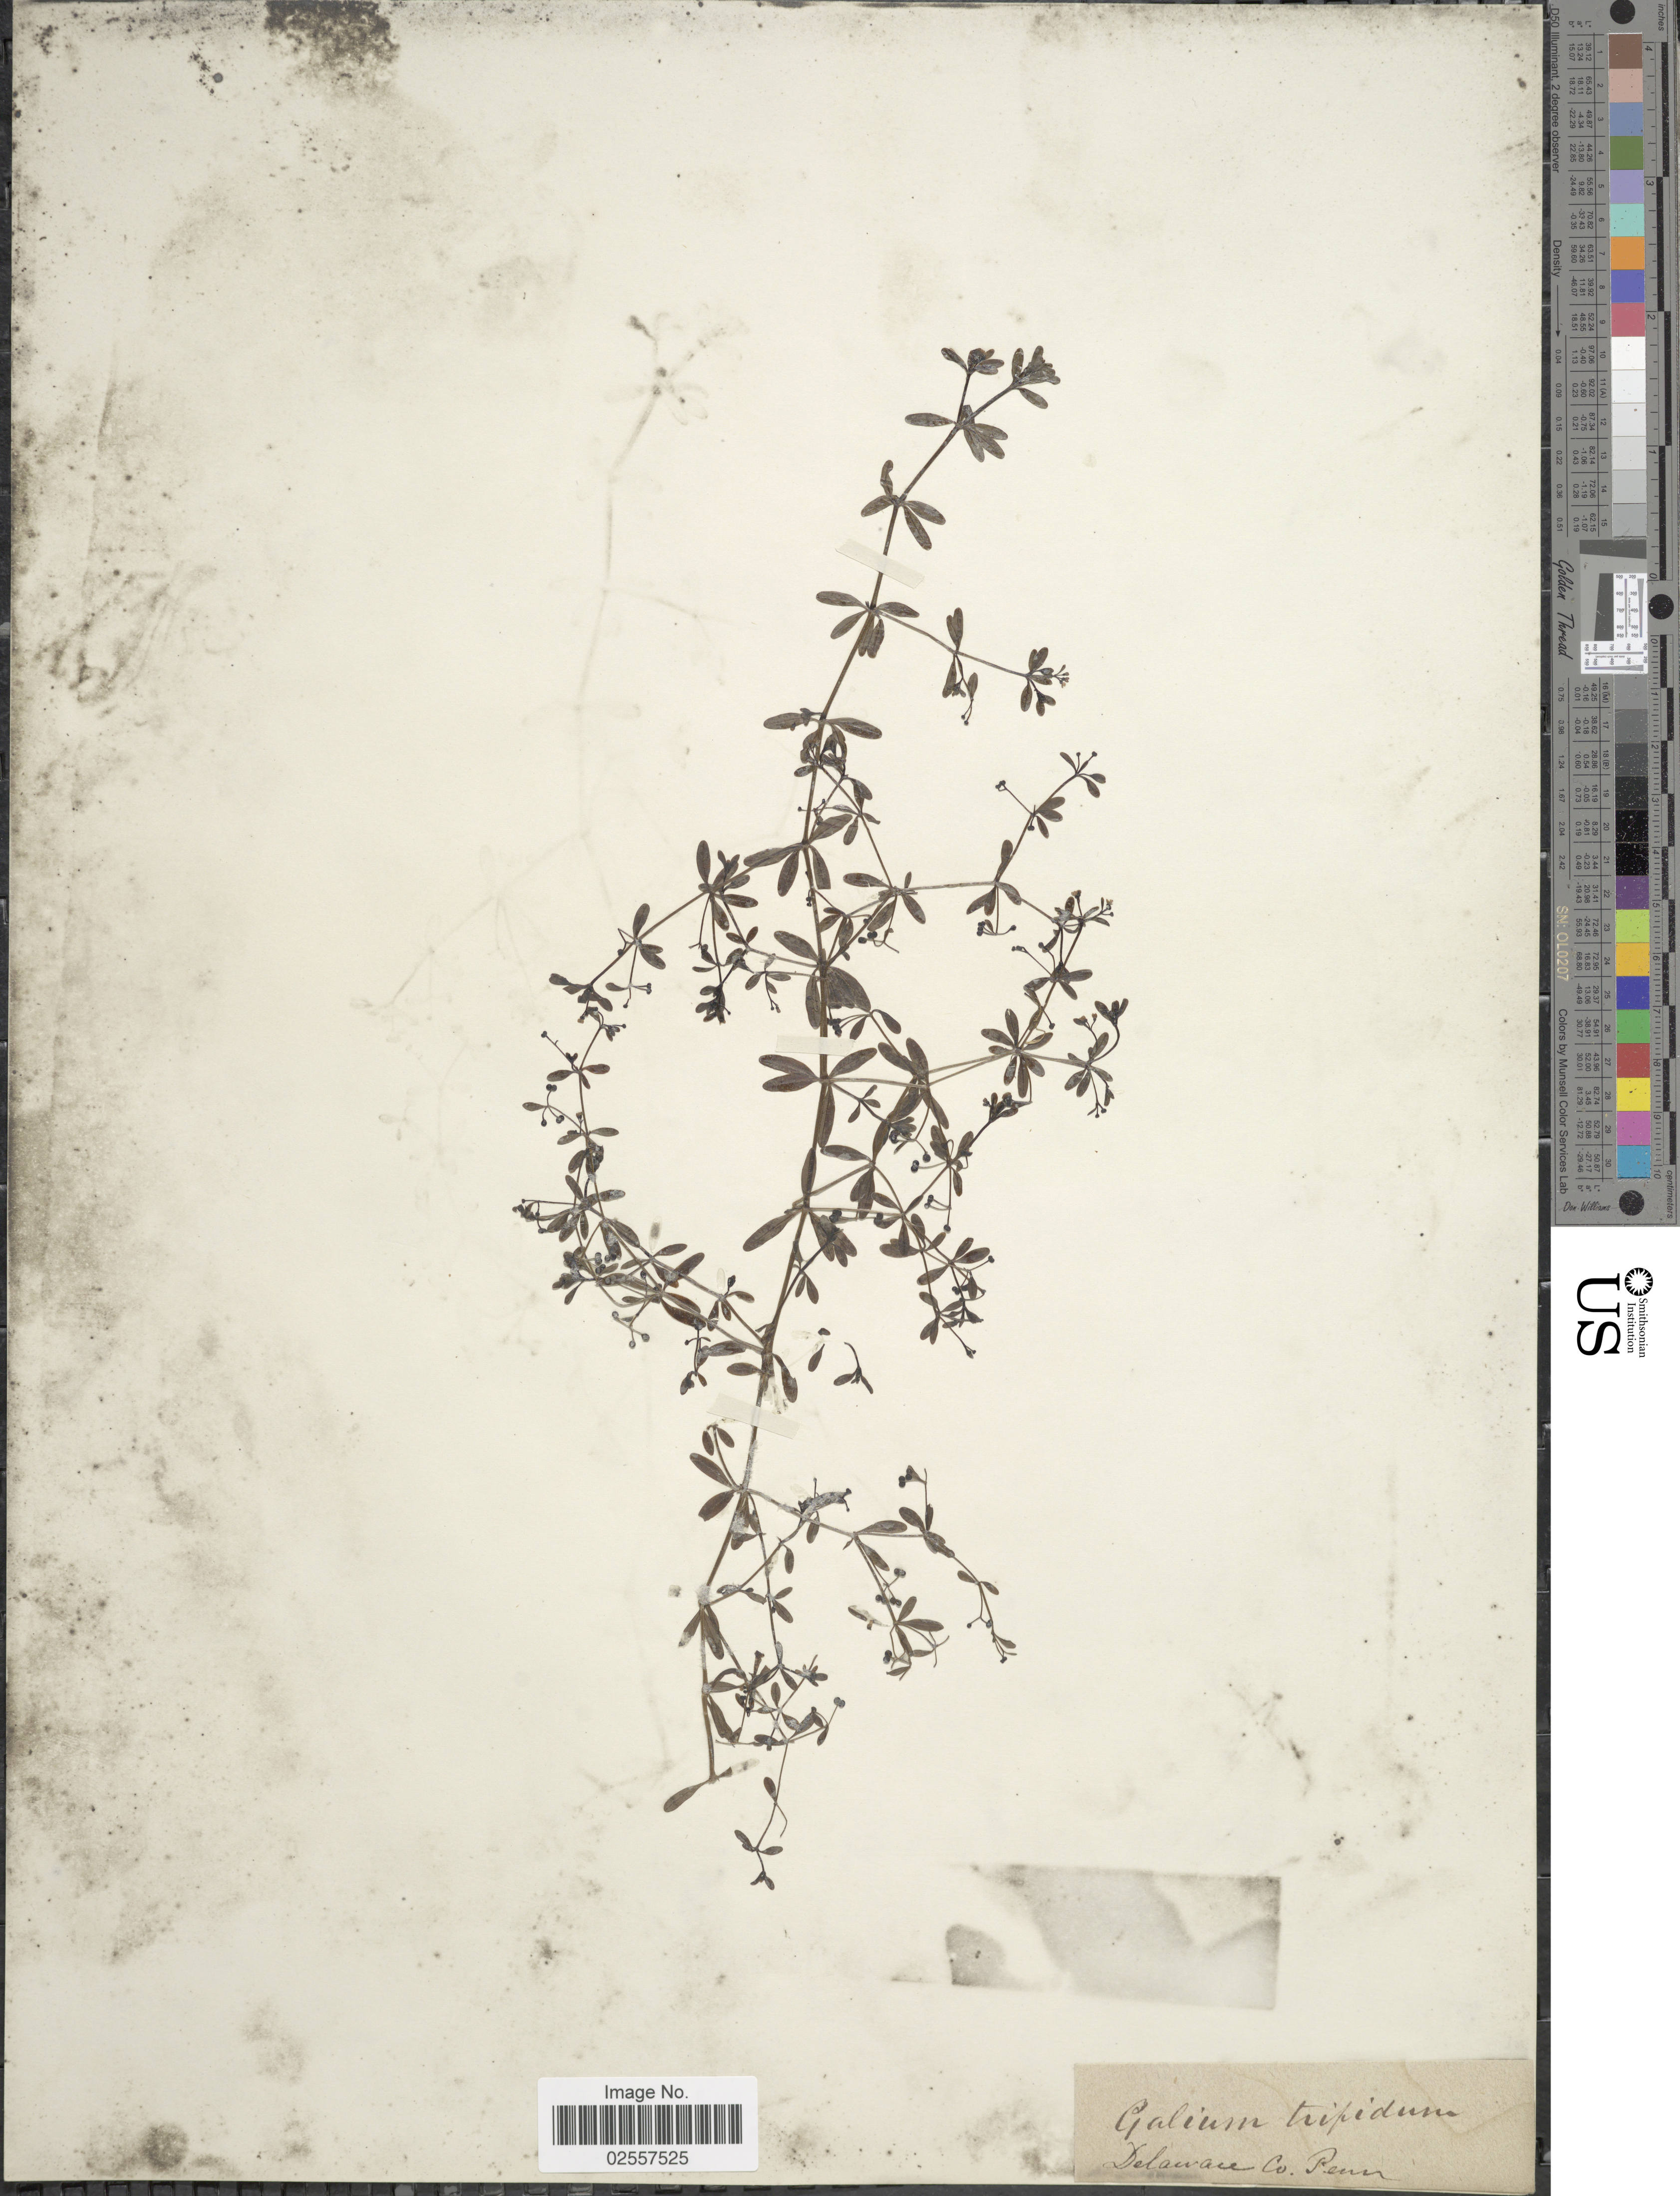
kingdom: Plantae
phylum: Tracheophyta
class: Magnoliopsida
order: Gentianales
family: Rubiaceae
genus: Galium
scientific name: Galium claytoni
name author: Michx.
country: United States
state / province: Pennsylvania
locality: Delaware Co. Penn